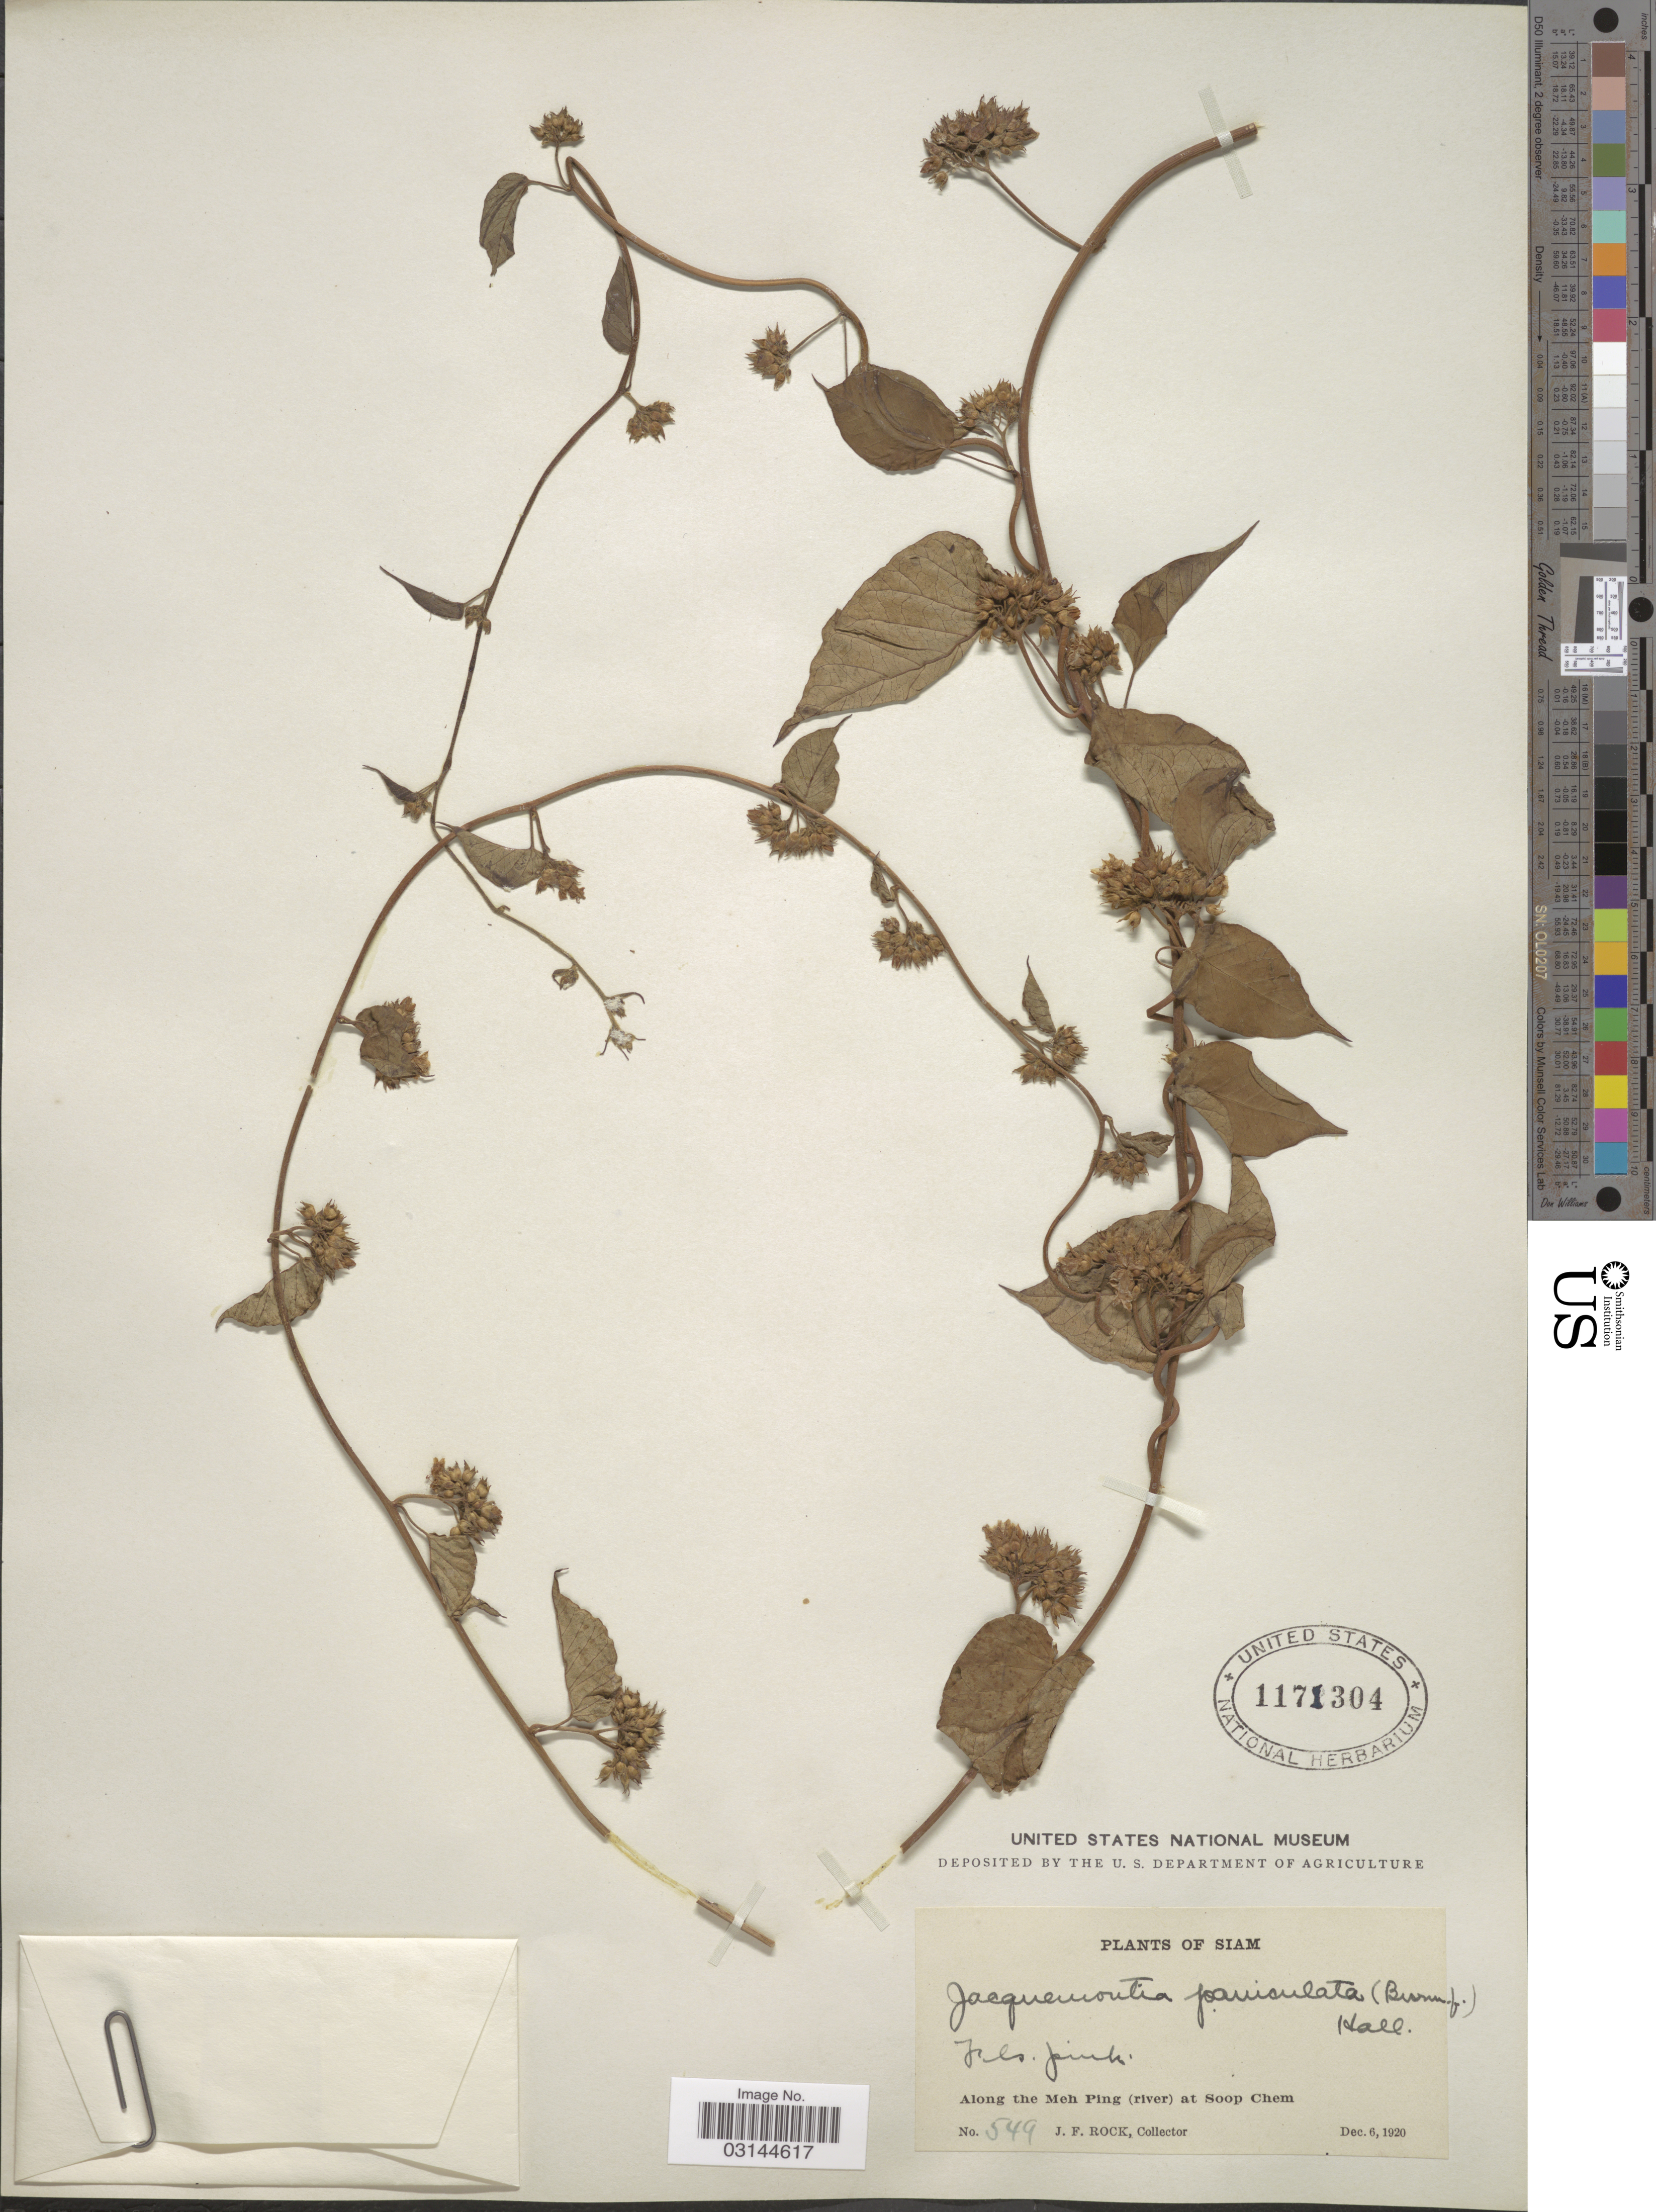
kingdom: Plantae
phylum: Tracheophyta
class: Magnoliopsida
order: Solanales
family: Convolvulaceae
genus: Jacquemontia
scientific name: Jacquemontia paniculata var. tomentosa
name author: (Warb.) Ooststr.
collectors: J. Rock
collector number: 549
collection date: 1920-12-06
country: Thailand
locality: Siam. Along the Meh Ping (river) at Soop Chem.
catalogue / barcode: US 1171304